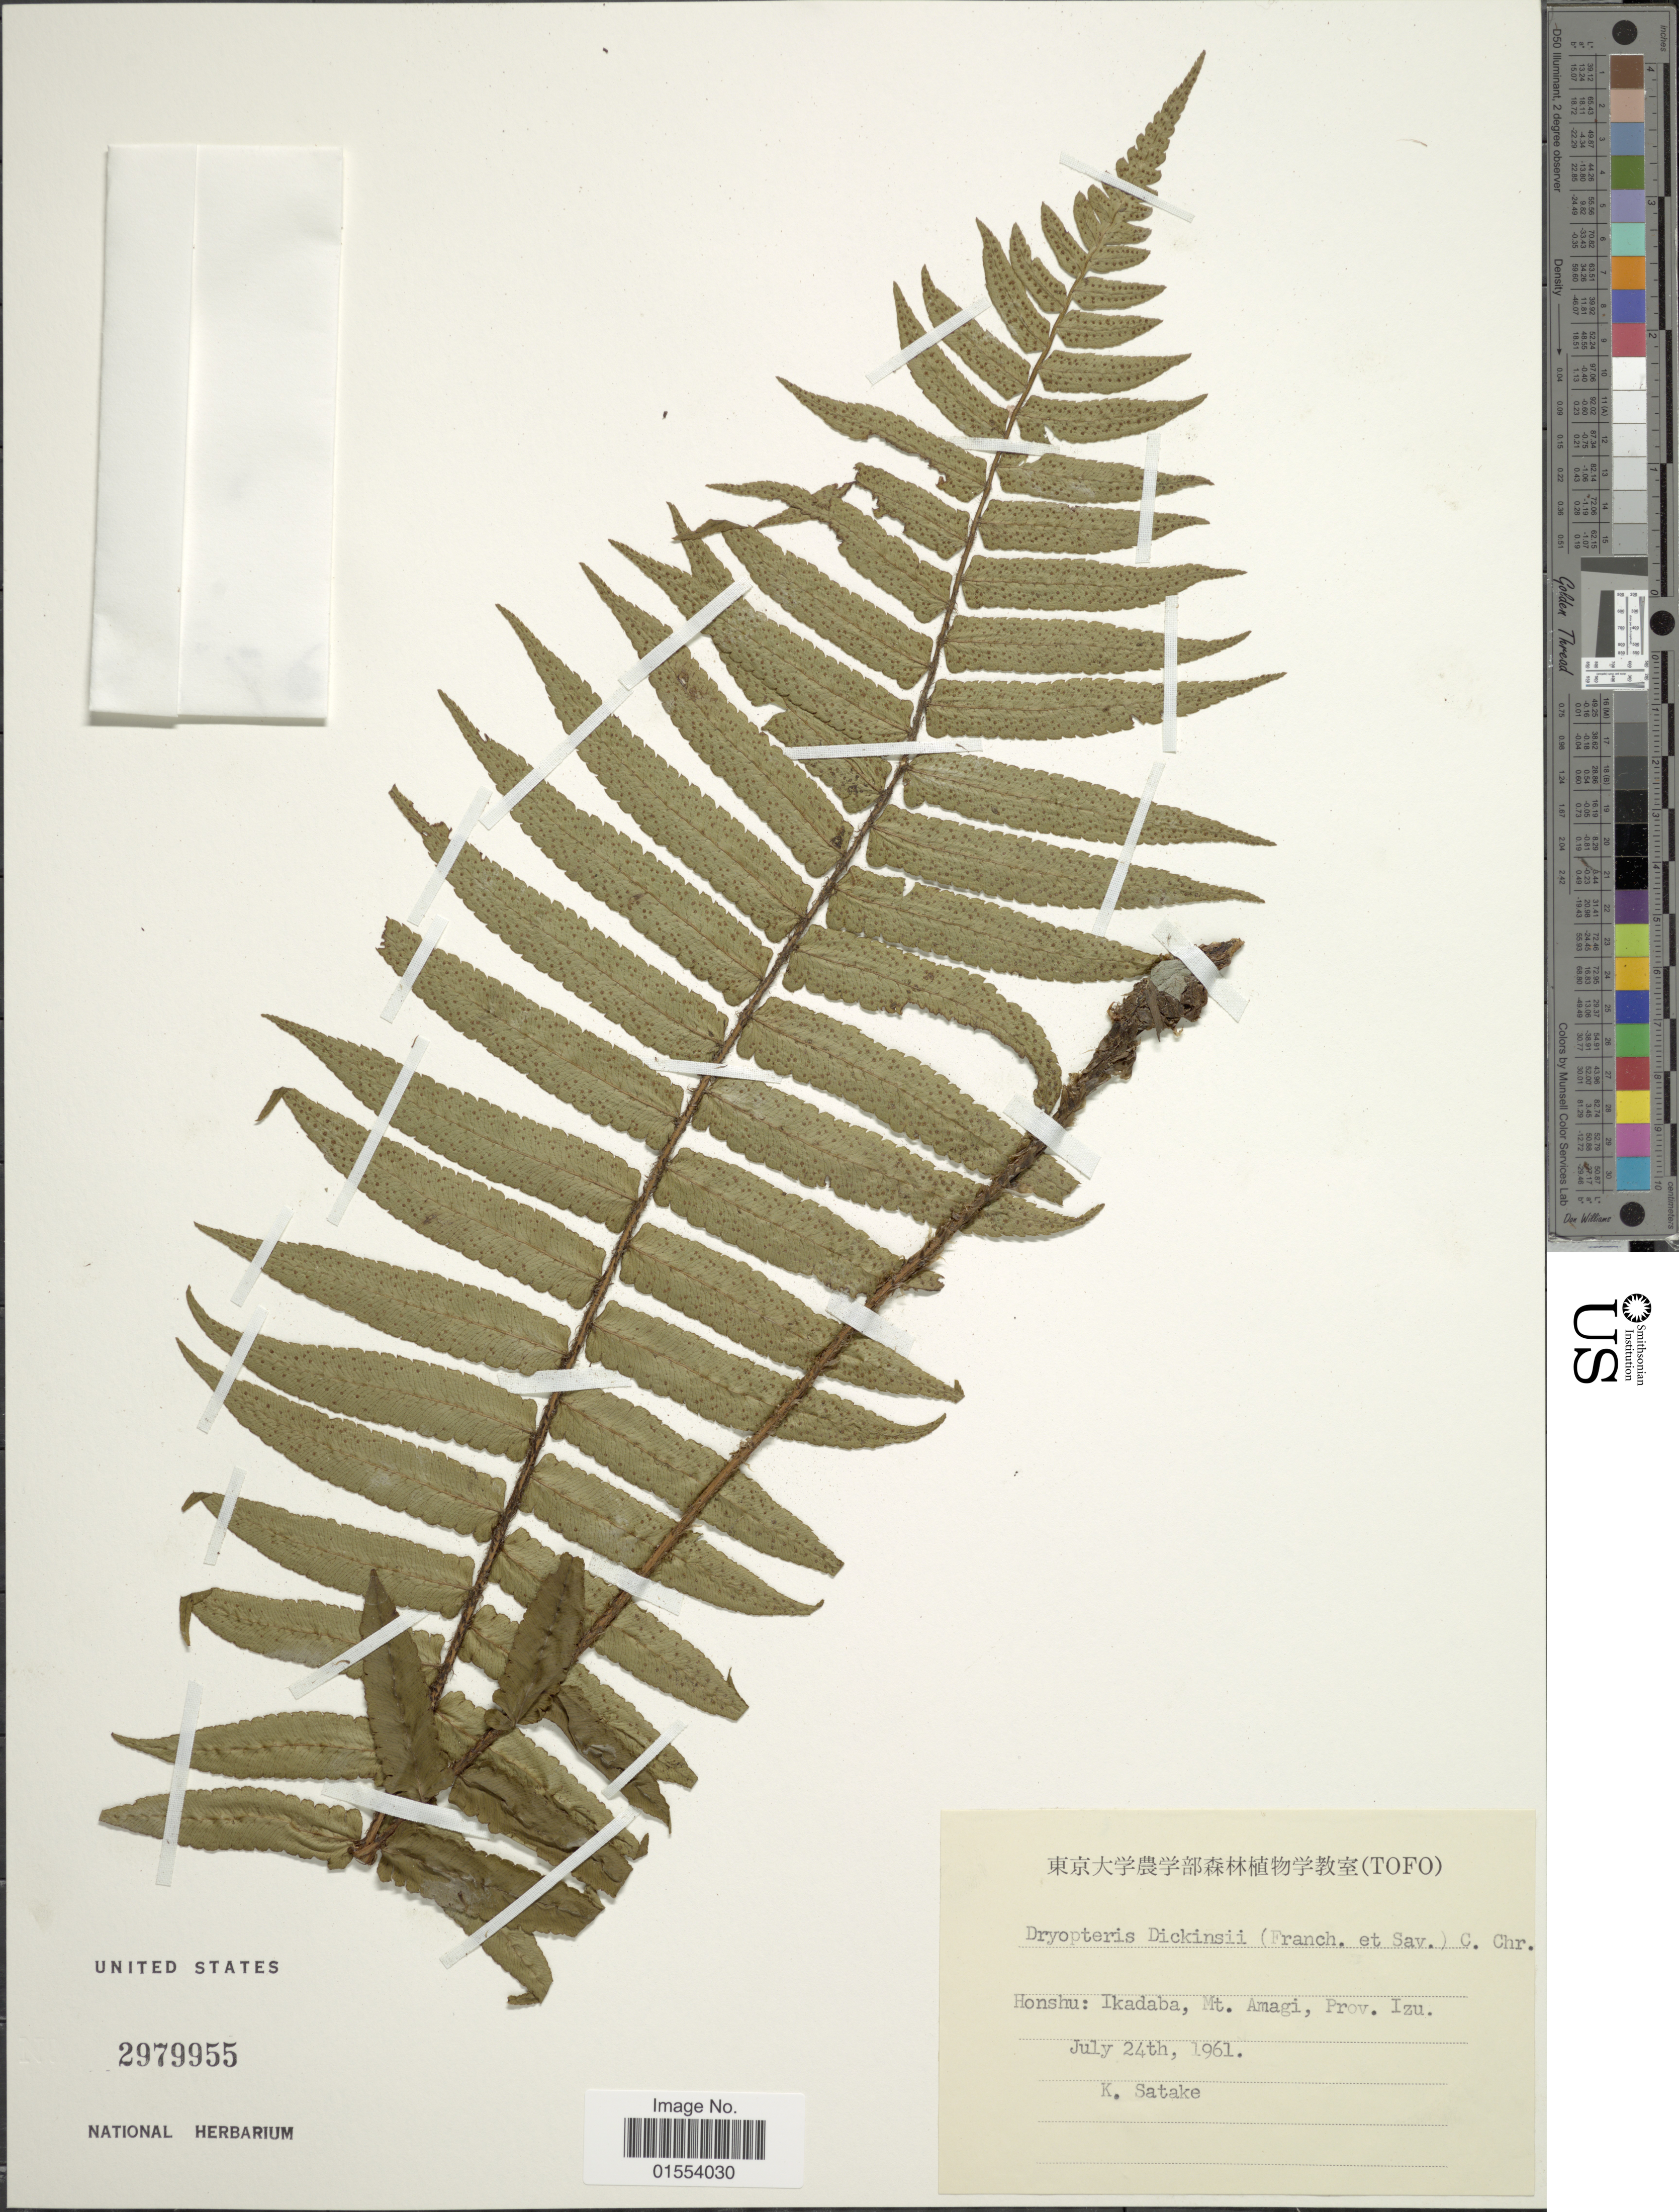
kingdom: Plantae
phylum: Tracheophyta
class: Polypodiopsida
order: Polypodiales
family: Dryopteridaceae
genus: Dryopteris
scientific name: Dryopteris dickinsii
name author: (Franch. & Sav.) Christ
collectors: K. Satake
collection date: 1961-07-24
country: Japan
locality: Honshu: Ikadaba, Mt. Amagi, Prov. Izu.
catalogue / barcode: US 2979955